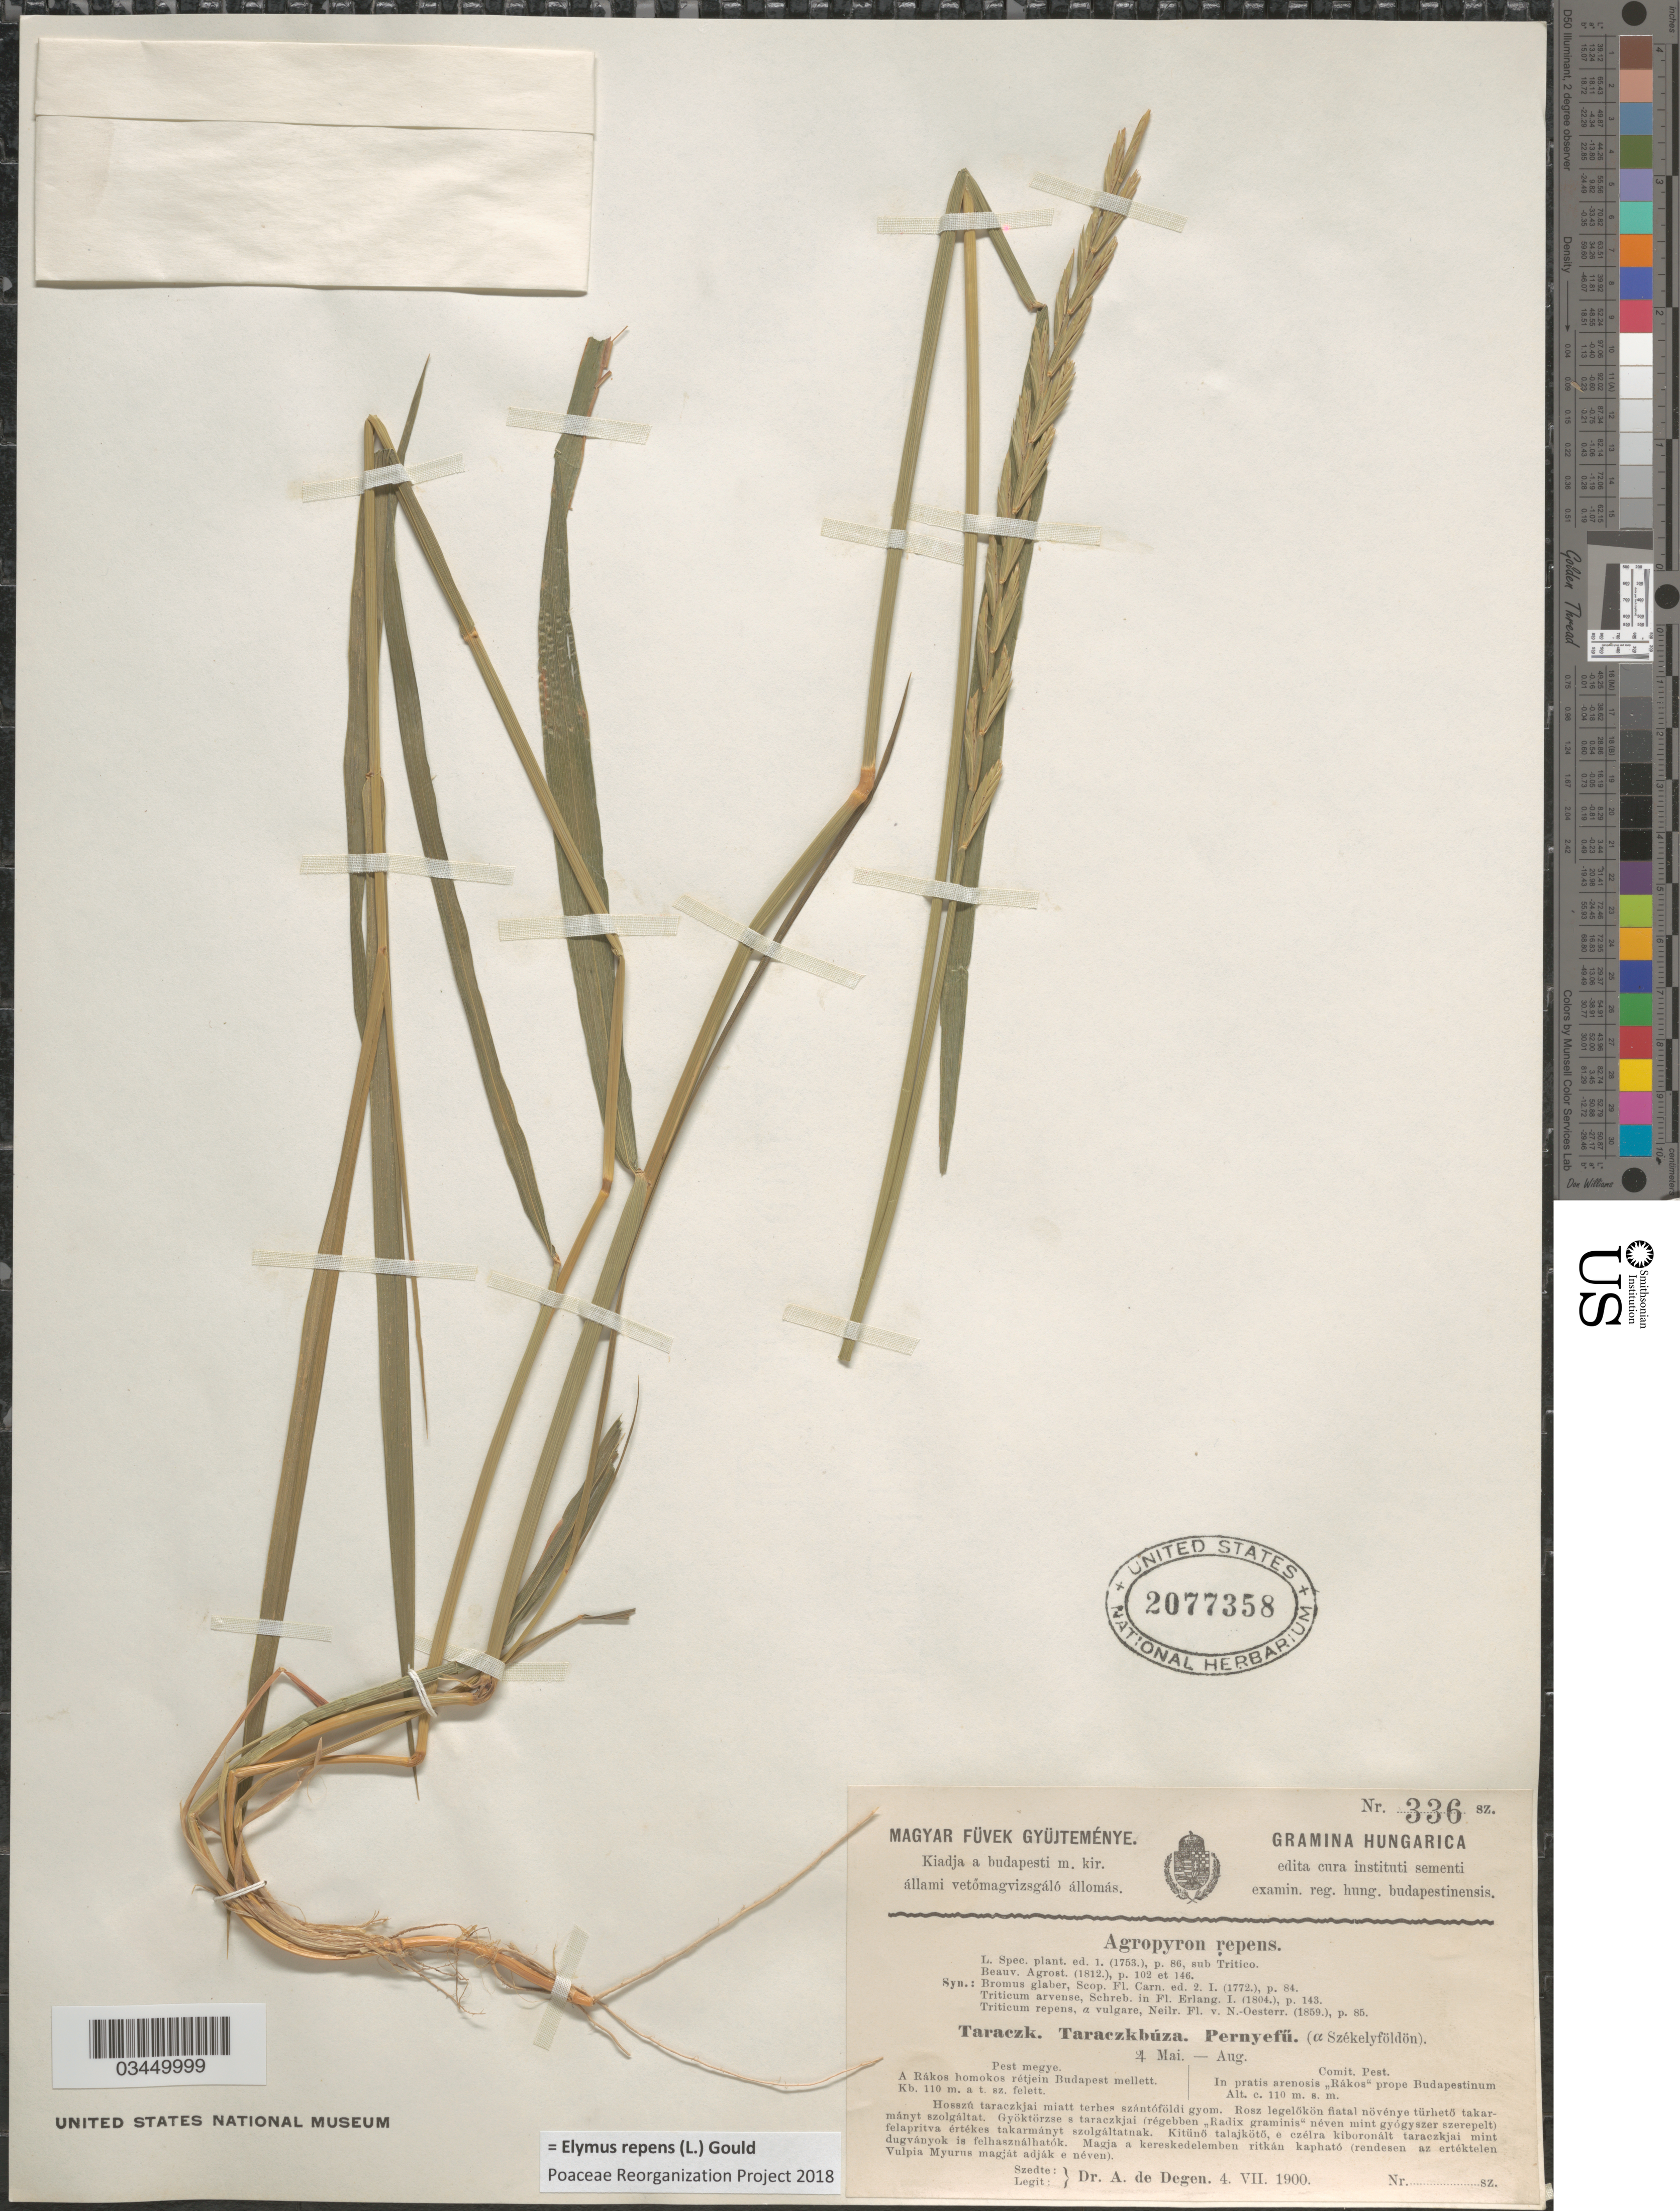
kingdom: Plantae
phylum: Tracheophyta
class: Liliopsida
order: Poales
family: Poaceae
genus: Elymus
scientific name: Elymus repens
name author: (L.) Gould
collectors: A. Degen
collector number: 336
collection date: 1900-07-04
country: Hungary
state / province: Pest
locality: Comit. Pest. In pratis arenosis "Rákos" prope Budapestinum.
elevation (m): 110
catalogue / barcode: US 2077358